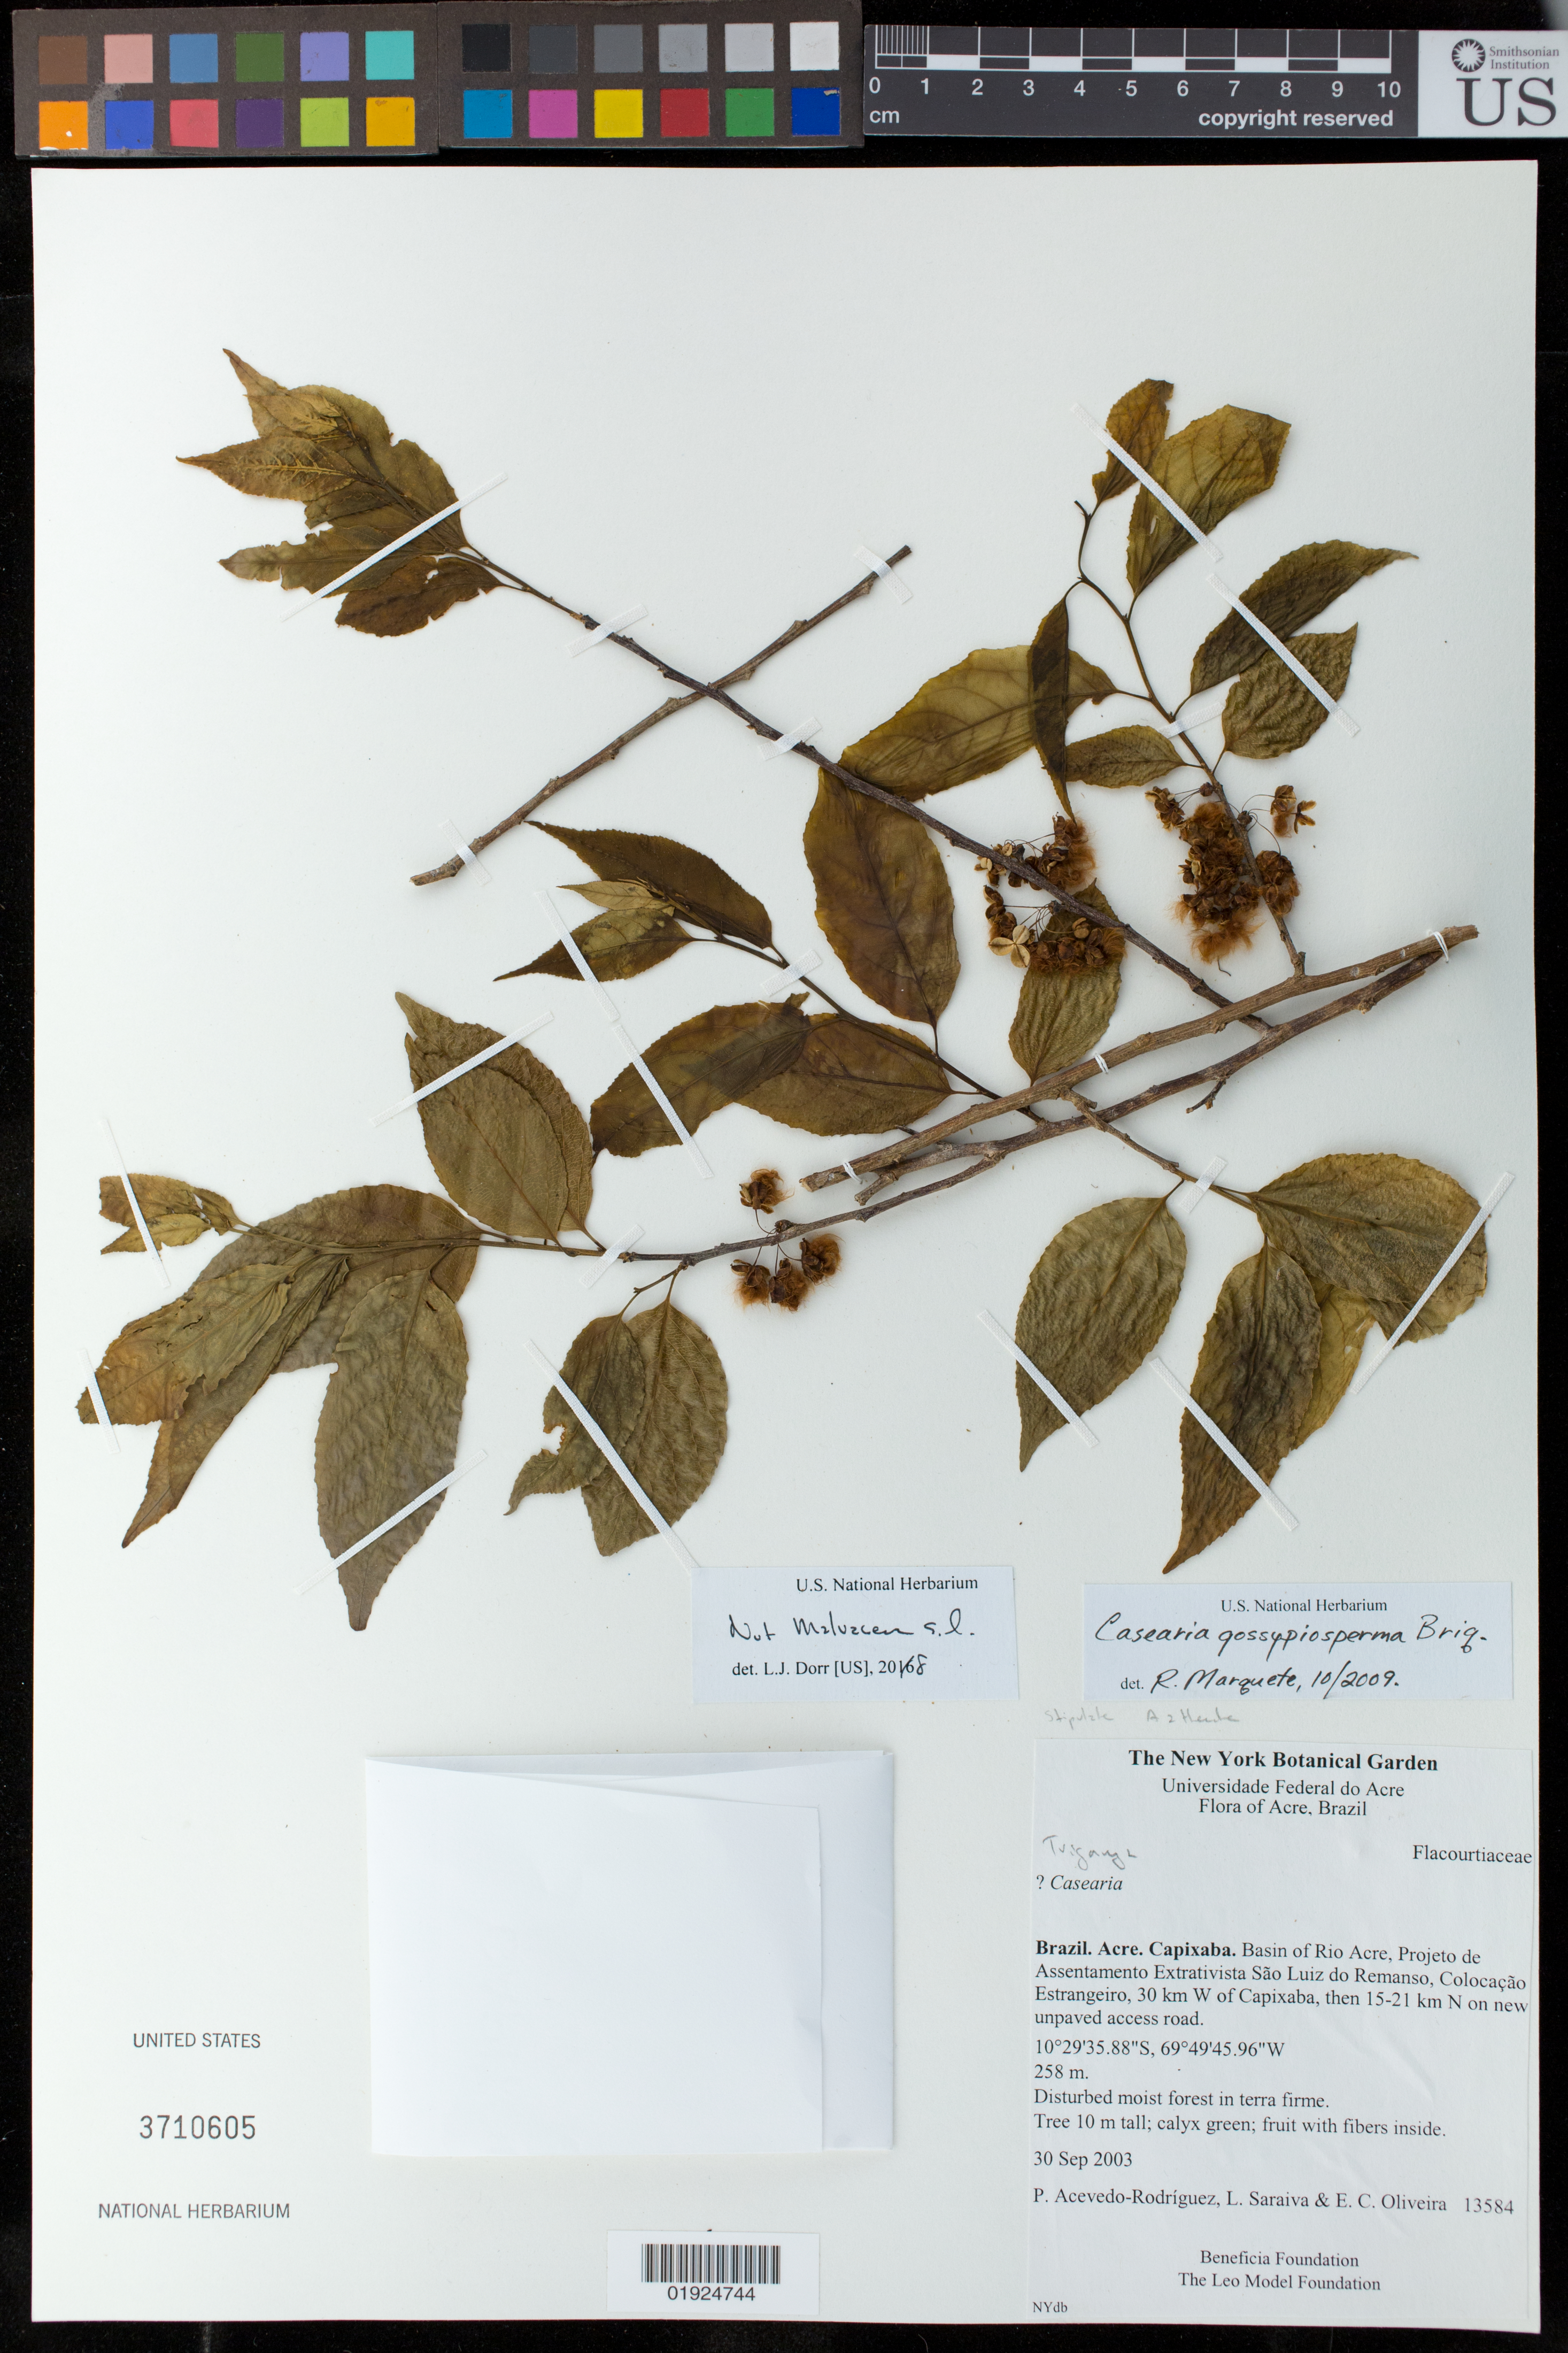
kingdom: Plantae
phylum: Tracheophyta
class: Magnoliopsida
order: Malpighiales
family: Salicaceae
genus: Casearia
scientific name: Casearia gossypiosperma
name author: Briq.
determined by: Marquete, R.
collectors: P. Acevedo-Rodr., L. Saraiva & E. Oliveira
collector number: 13584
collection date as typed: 30 Sep 2003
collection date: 2003-09-30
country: Brazil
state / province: Acre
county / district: Capichaba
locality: Acre: Mun. Capichaba.; Basin of Rio Acre, Projeto de Assentamento Extrativista Sao Luiz do Remanso, Colocaçao Estrangeiro, 30 km w of Capixaba, then 15-21 km N on new unpaved access road.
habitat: Disturbed primary moist, terra firme forest.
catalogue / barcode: US 3710605